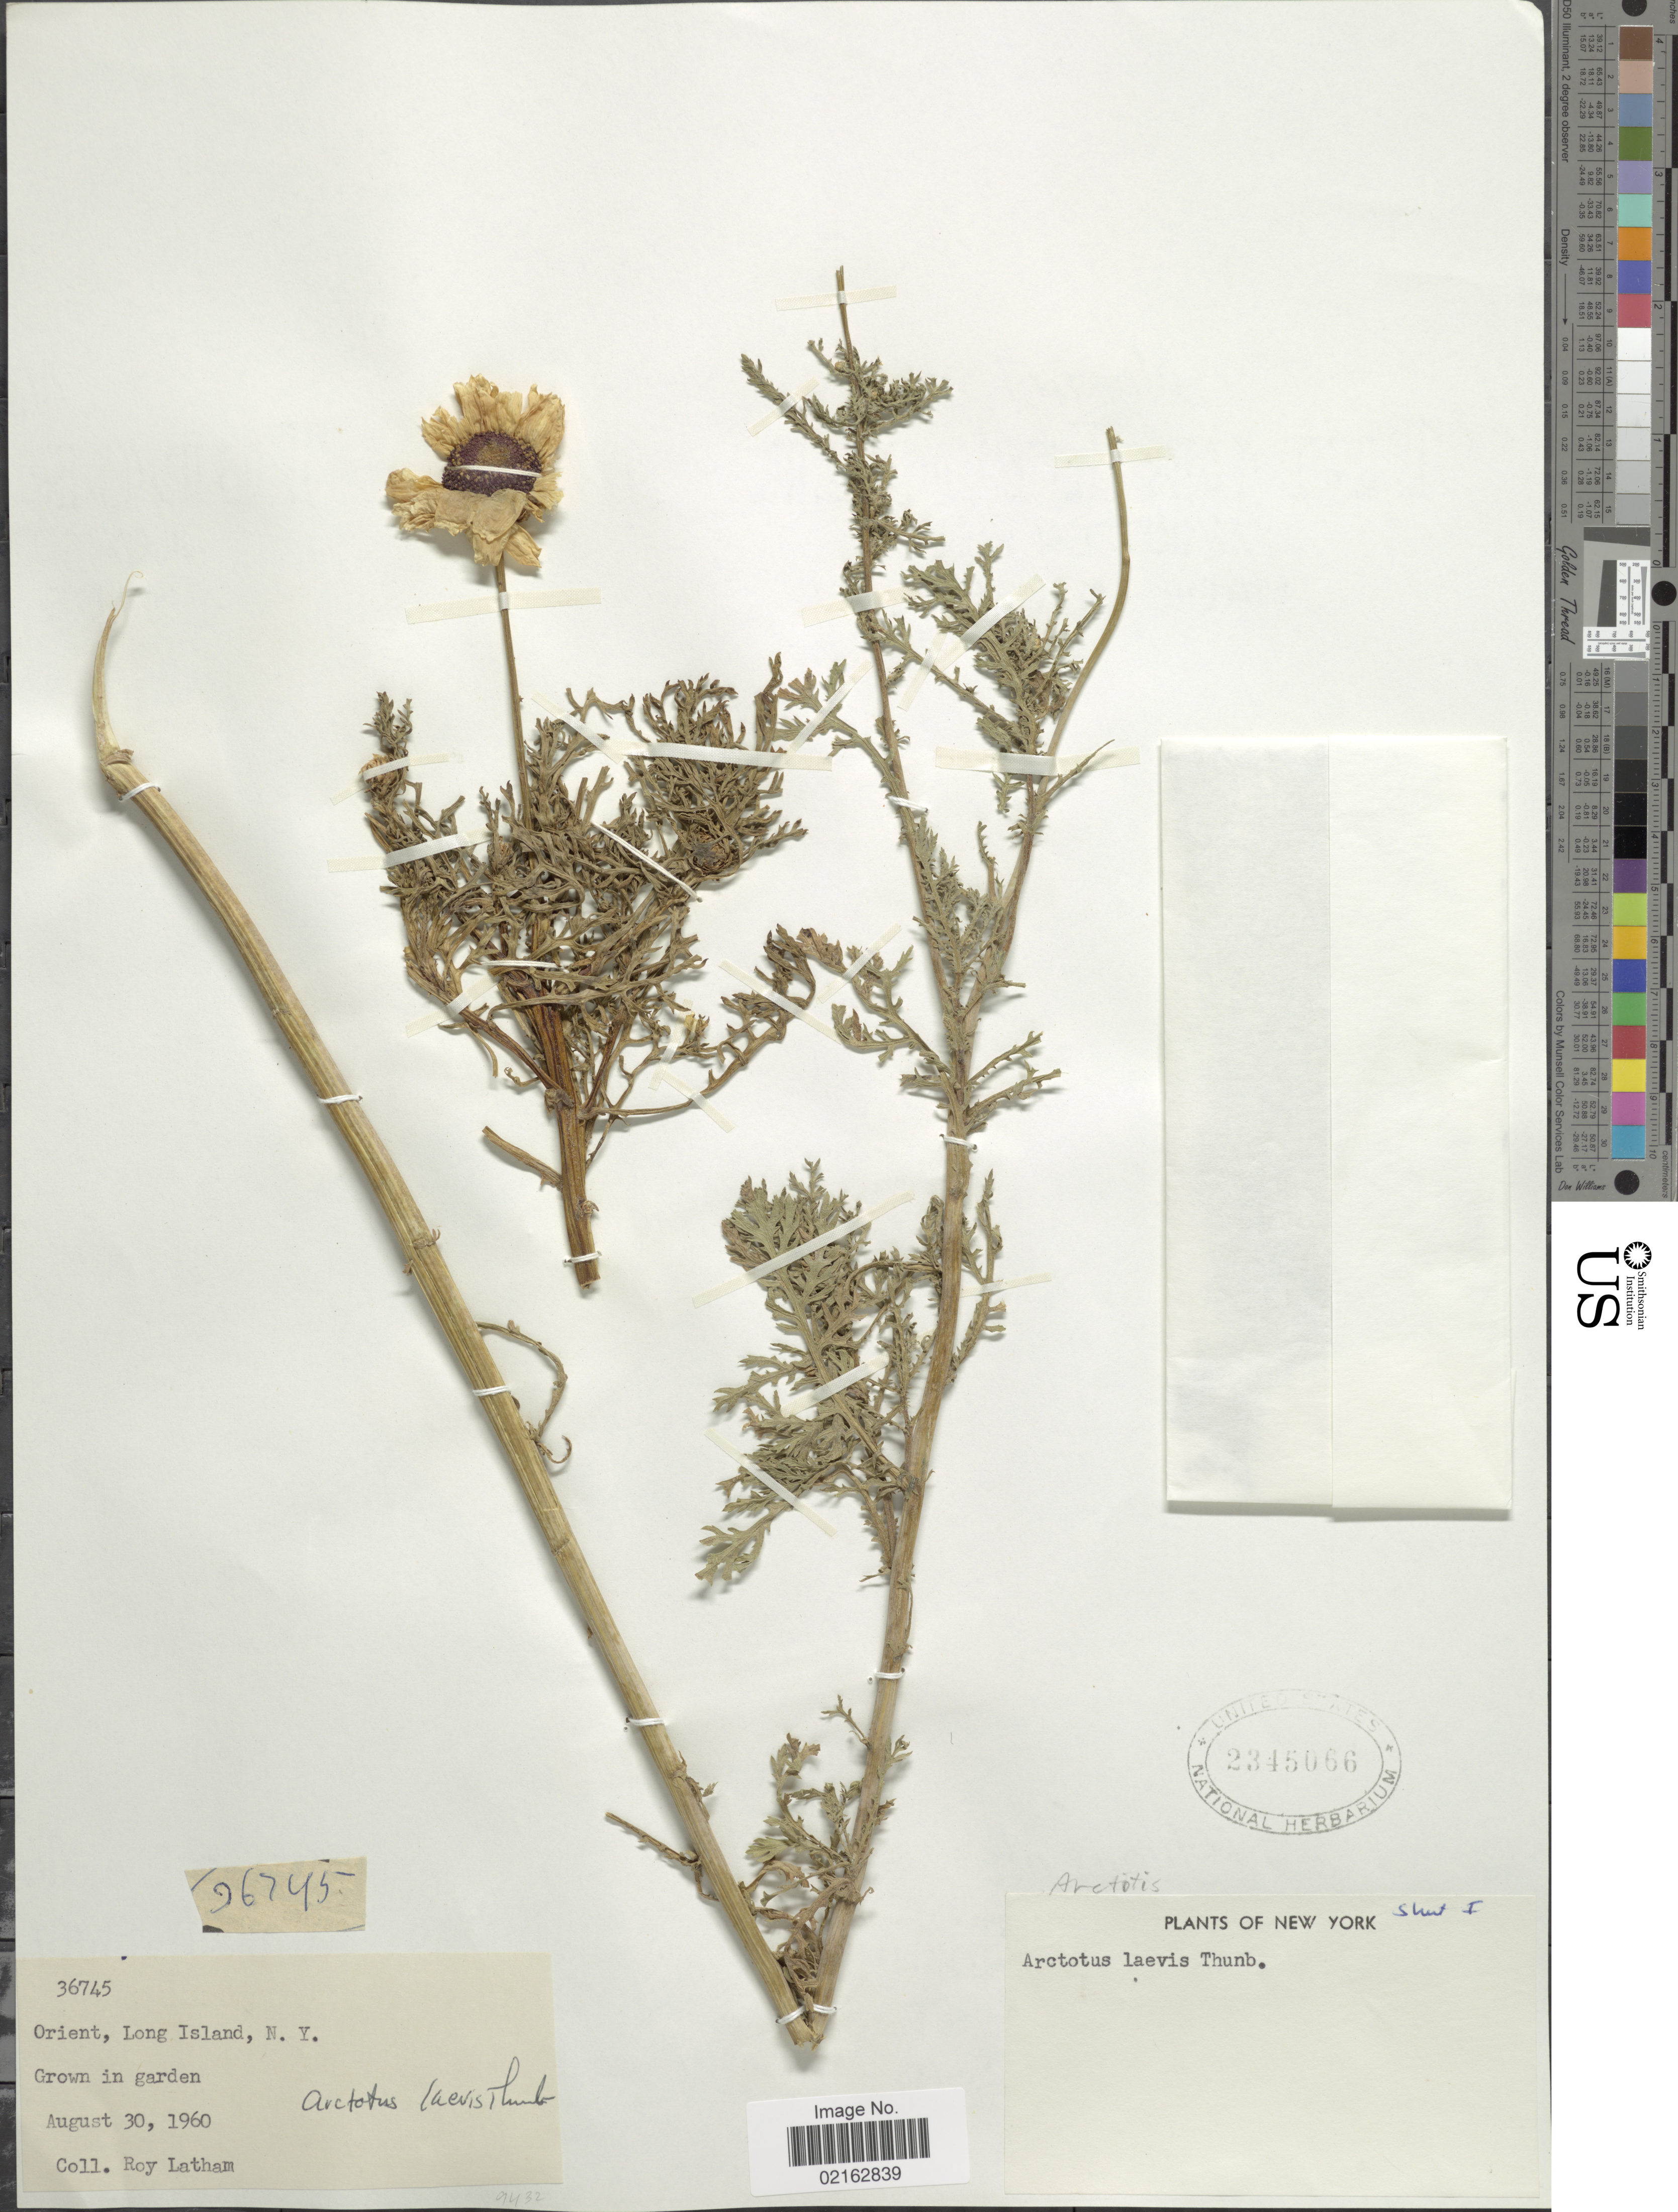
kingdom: Plantae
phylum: Tracheophyta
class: Magnoliopsida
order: Asterales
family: Asteraceae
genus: Arctotis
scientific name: Arctotis laevis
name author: Thunb.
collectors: R. Latham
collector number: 36745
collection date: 1960-08-30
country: United States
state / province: New York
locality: Orient, Long Island, N.Y.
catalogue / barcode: US 2345066